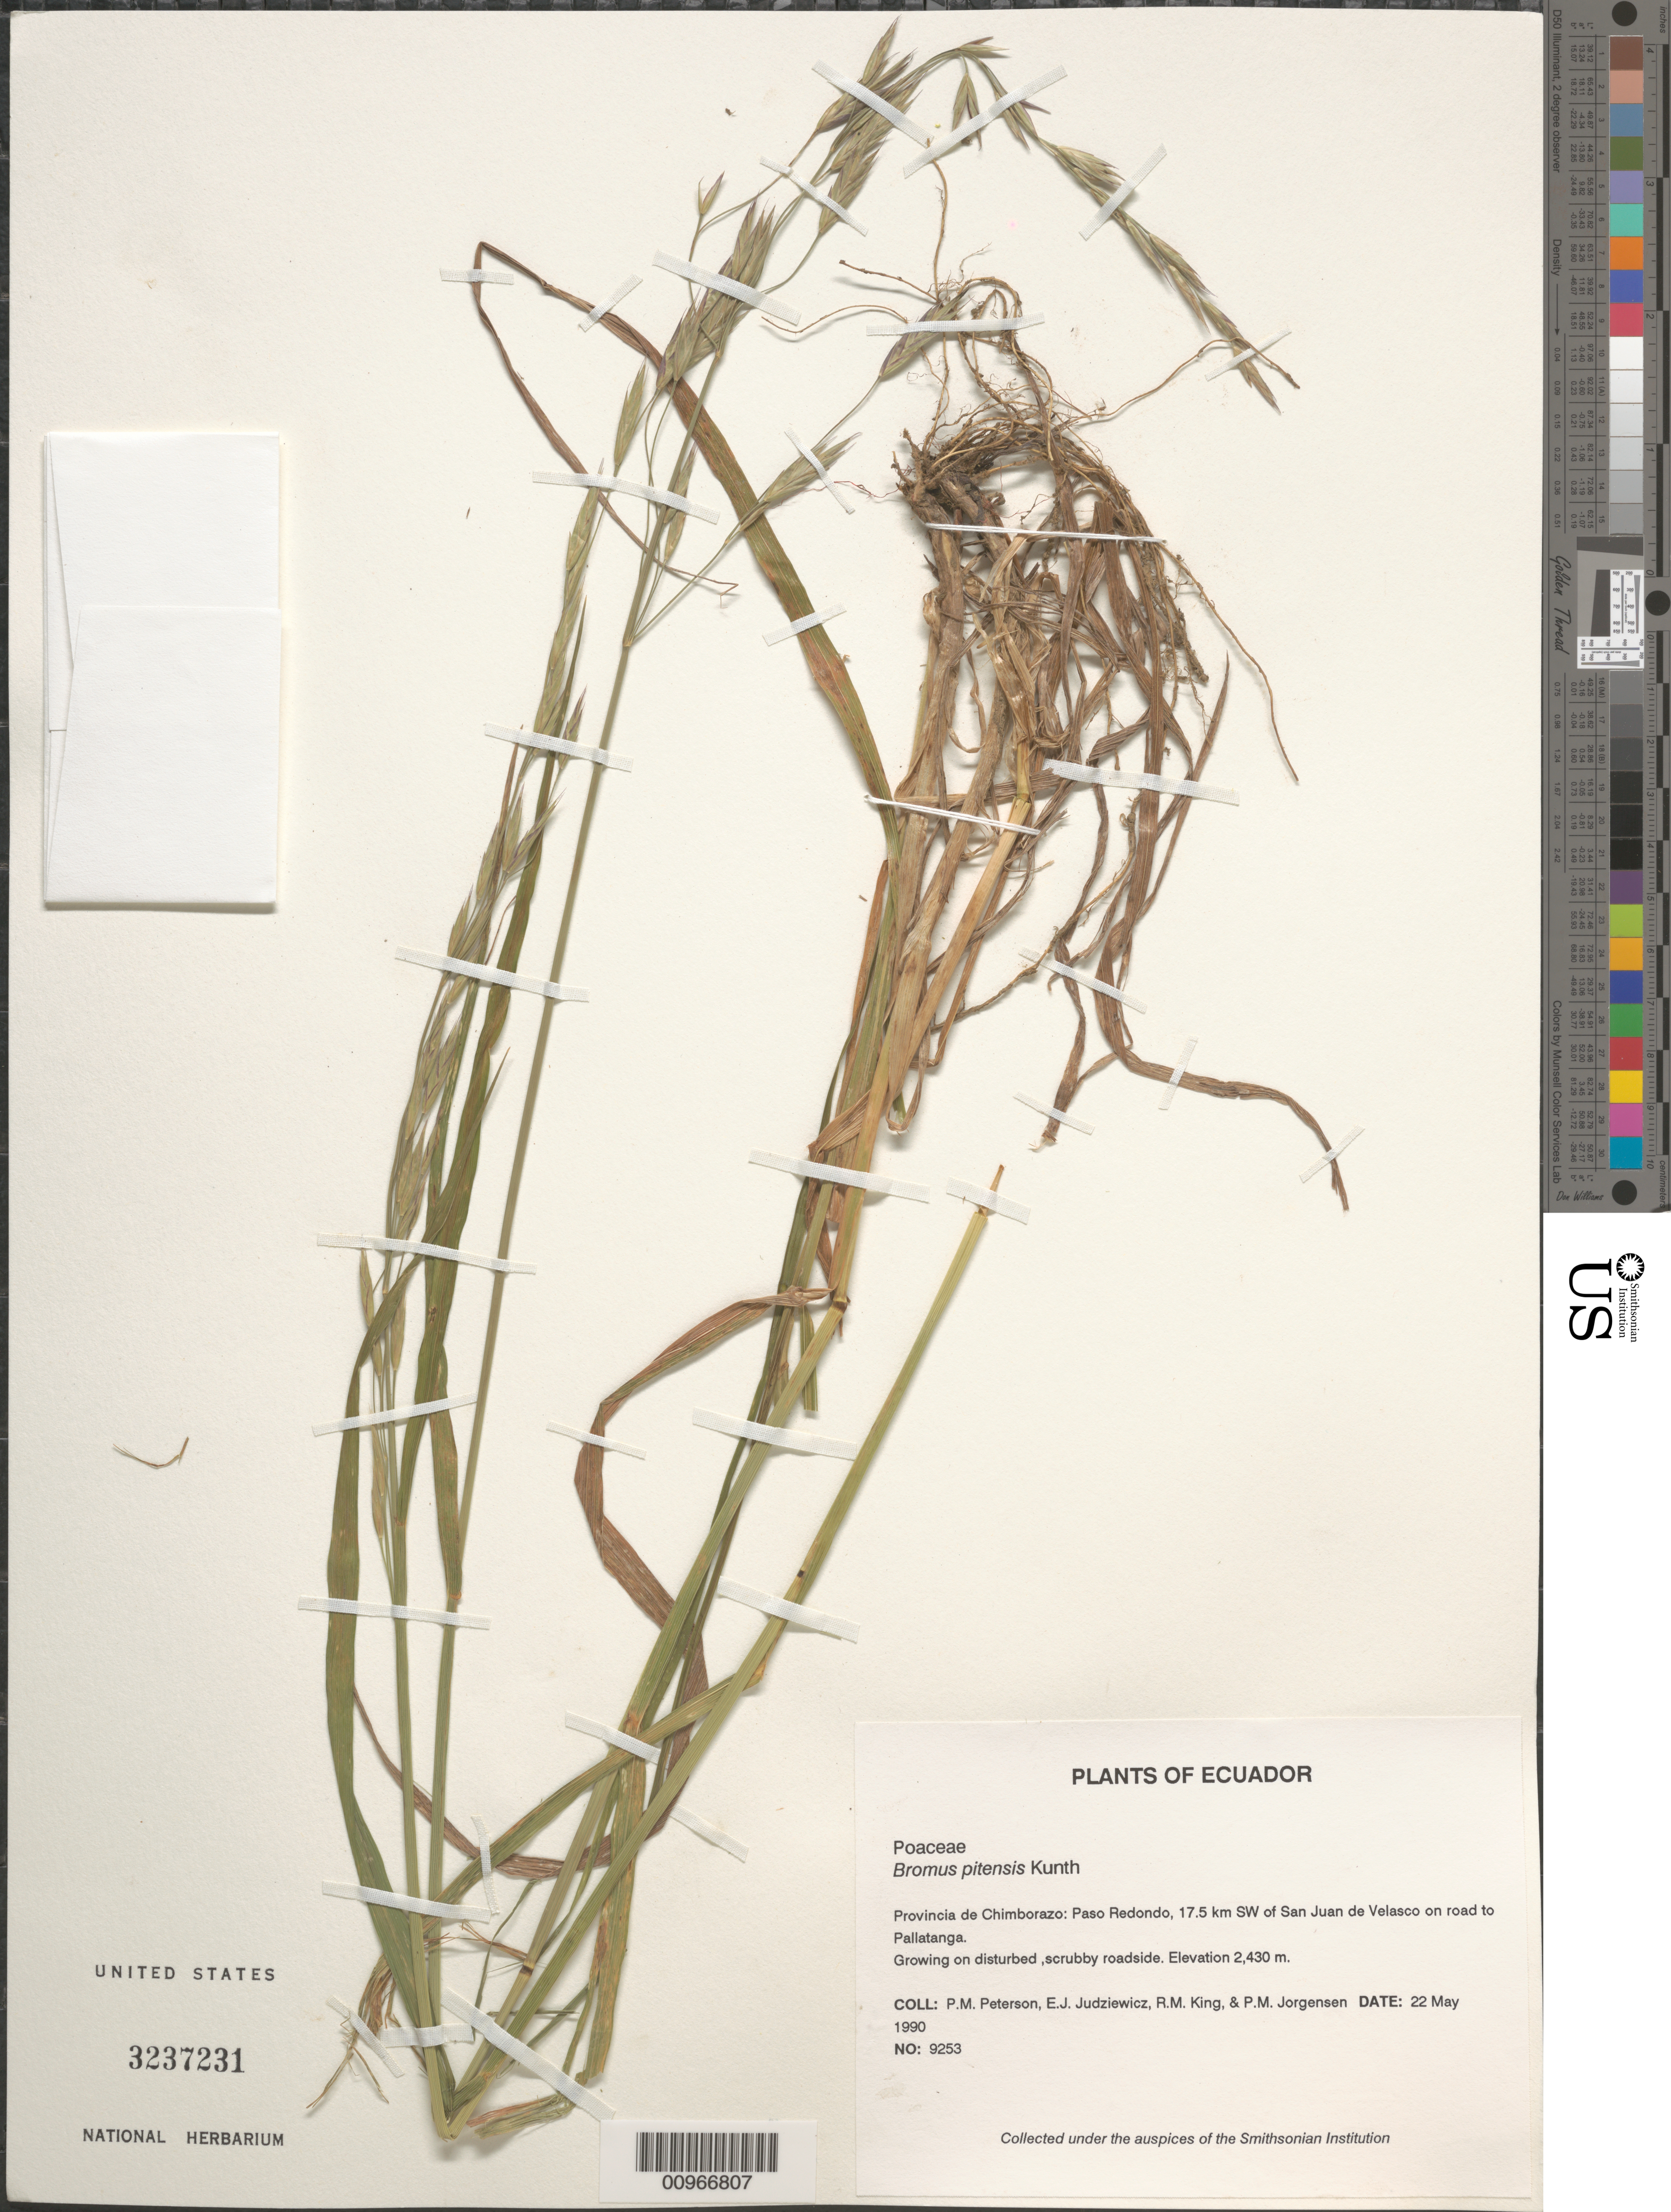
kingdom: Plantae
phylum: Tracheophyta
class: Liliopsida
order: Poales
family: Poaceae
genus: Bromus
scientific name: Bromus pitensis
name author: Kunth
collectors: P. M. Peterson, E. J. Judziewicz, R. M. King & P. M. Jørgensen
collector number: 09253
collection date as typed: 22 May 1990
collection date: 1990-05-22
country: Ecuador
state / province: Chimborazo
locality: Paso Redondo, 17.5 km SW of San Juan de Velasco on road to Pallatanga.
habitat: Growing on disturbed ,scrubby roadside.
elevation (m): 2430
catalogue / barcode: US 3237231